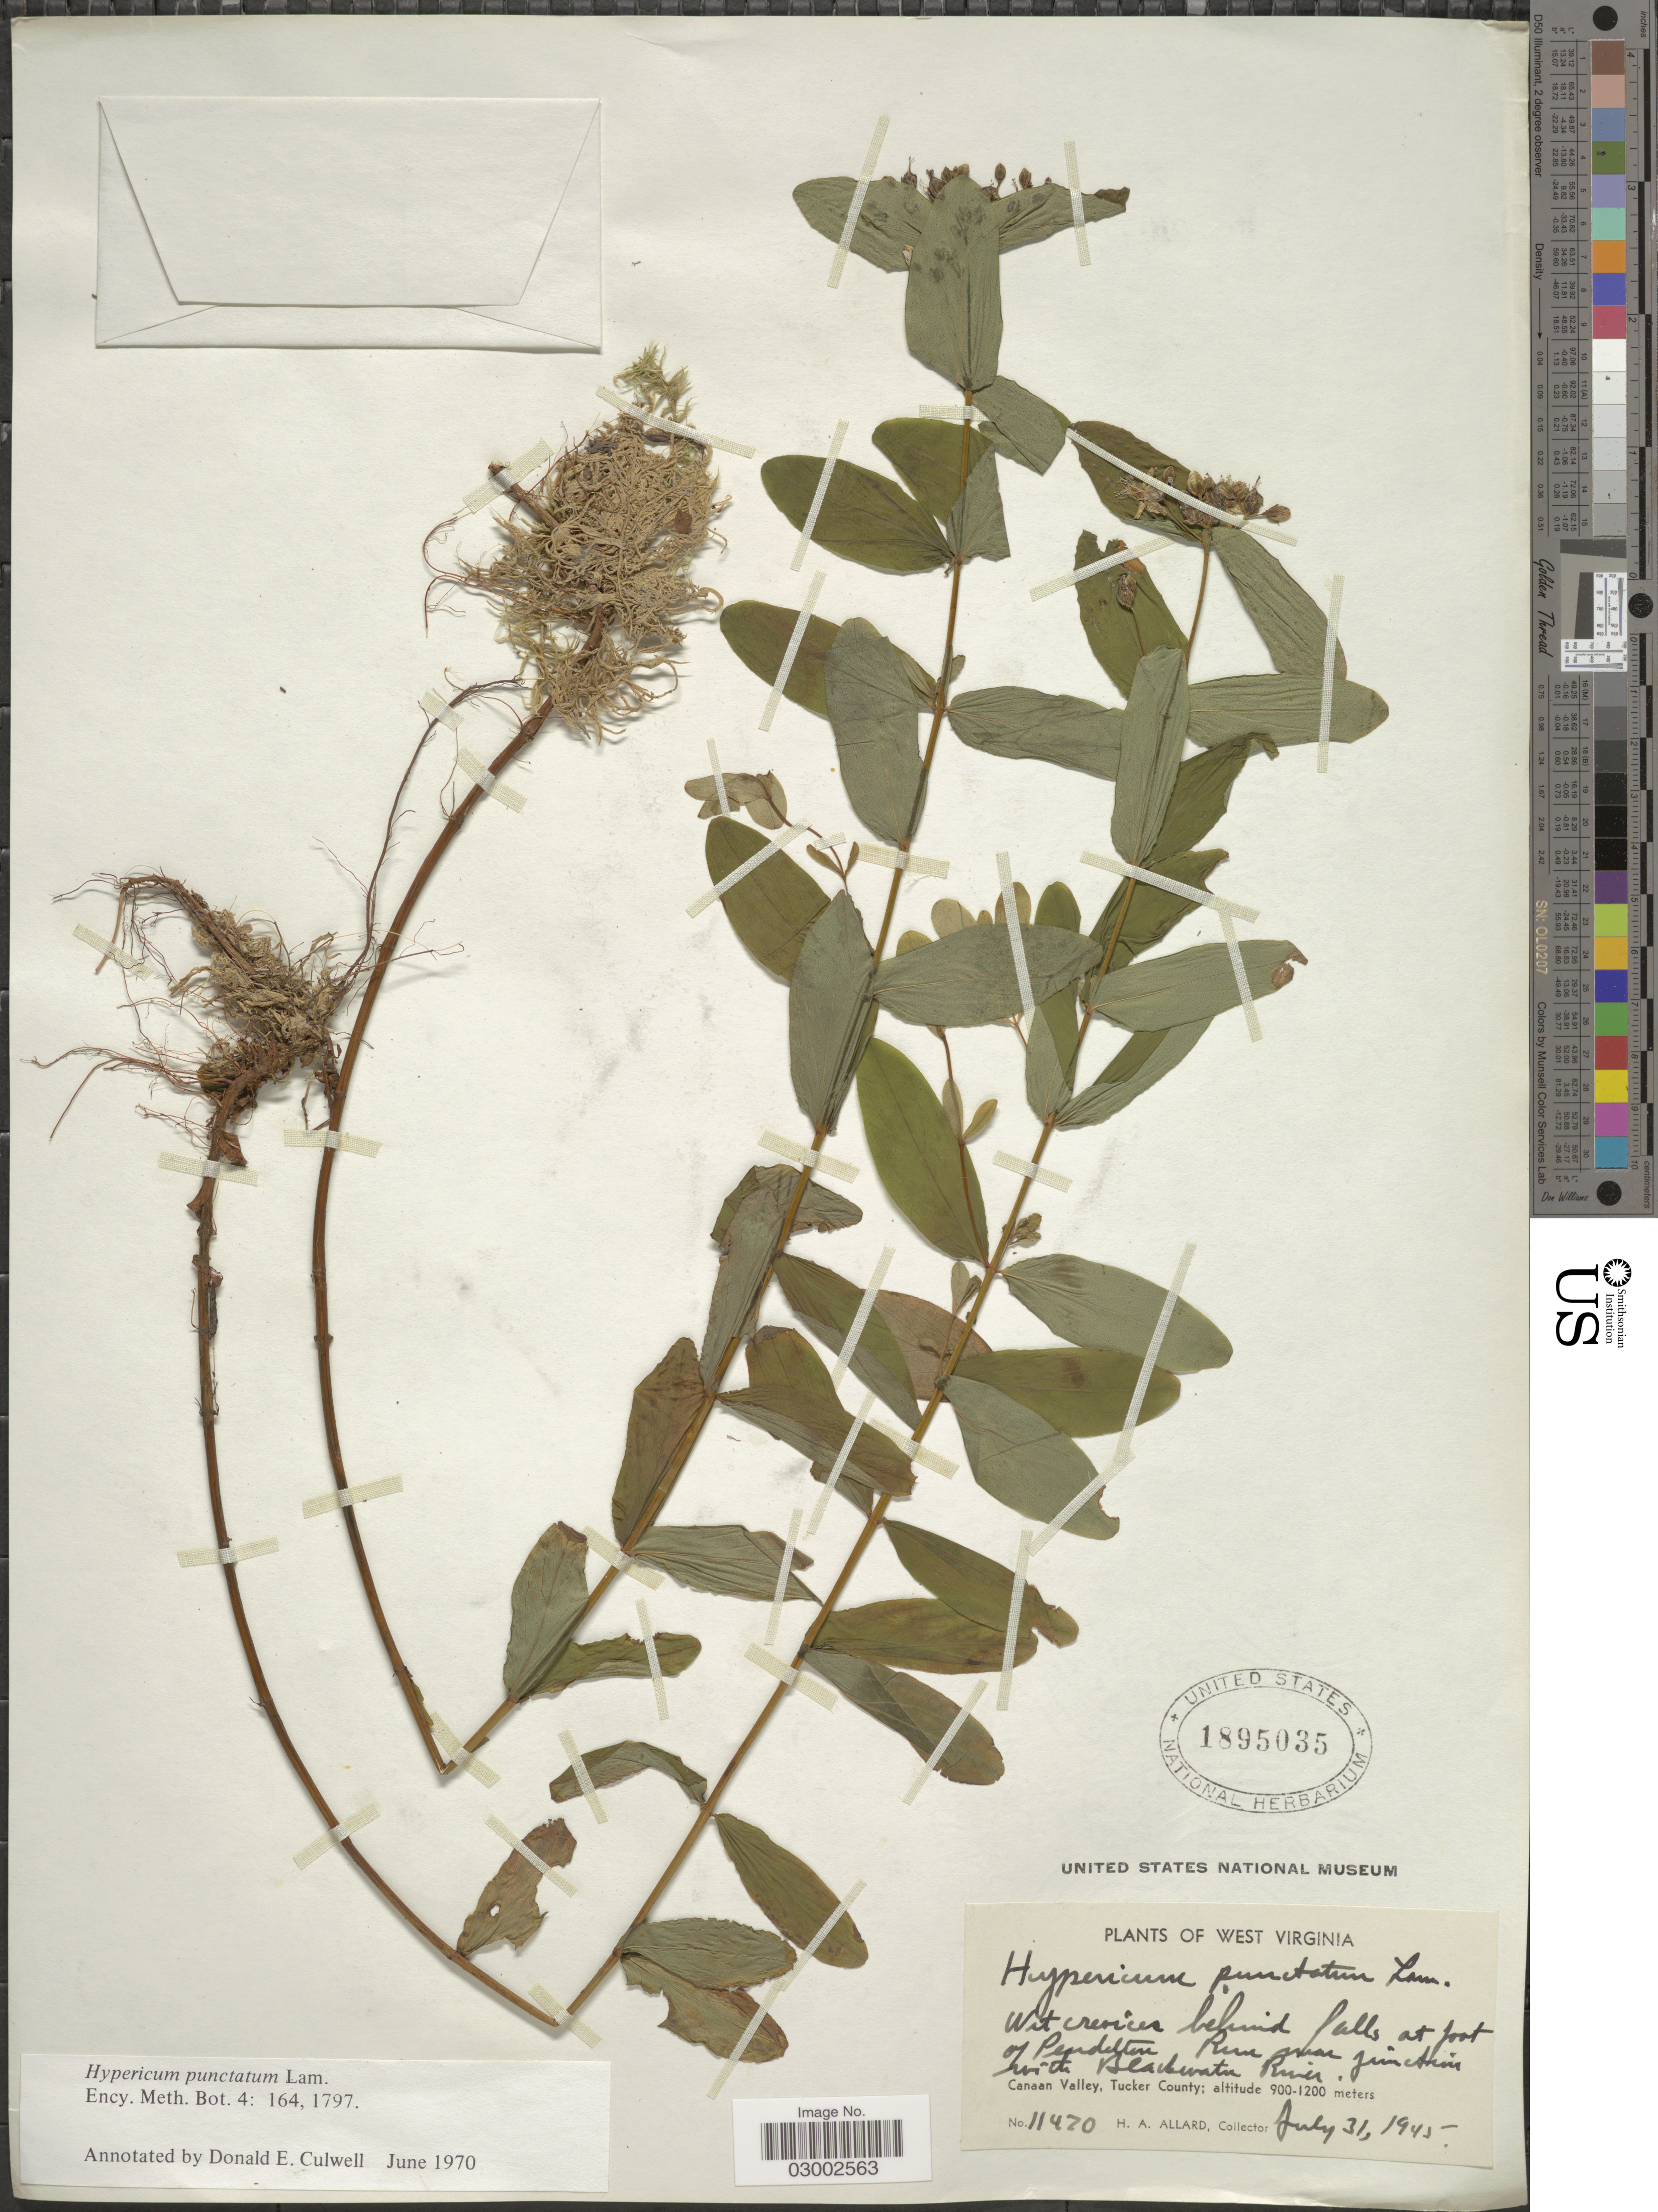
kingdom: Plantae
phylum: Tracheophyta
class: Magnoliopsida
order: Malpighiales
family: Hypericaceae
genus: Hypericum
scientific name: Hypericum punctatum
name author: Lam.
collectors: H. A. Allard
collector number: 11420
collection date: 1945-07-31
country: United States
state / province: West Virginia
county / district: Tucker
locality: Behind falls at foot of Pendelton Run near junction with Blackwater River. Canaan Valley, Tucker County.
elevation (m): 900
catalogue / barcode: US 1895035